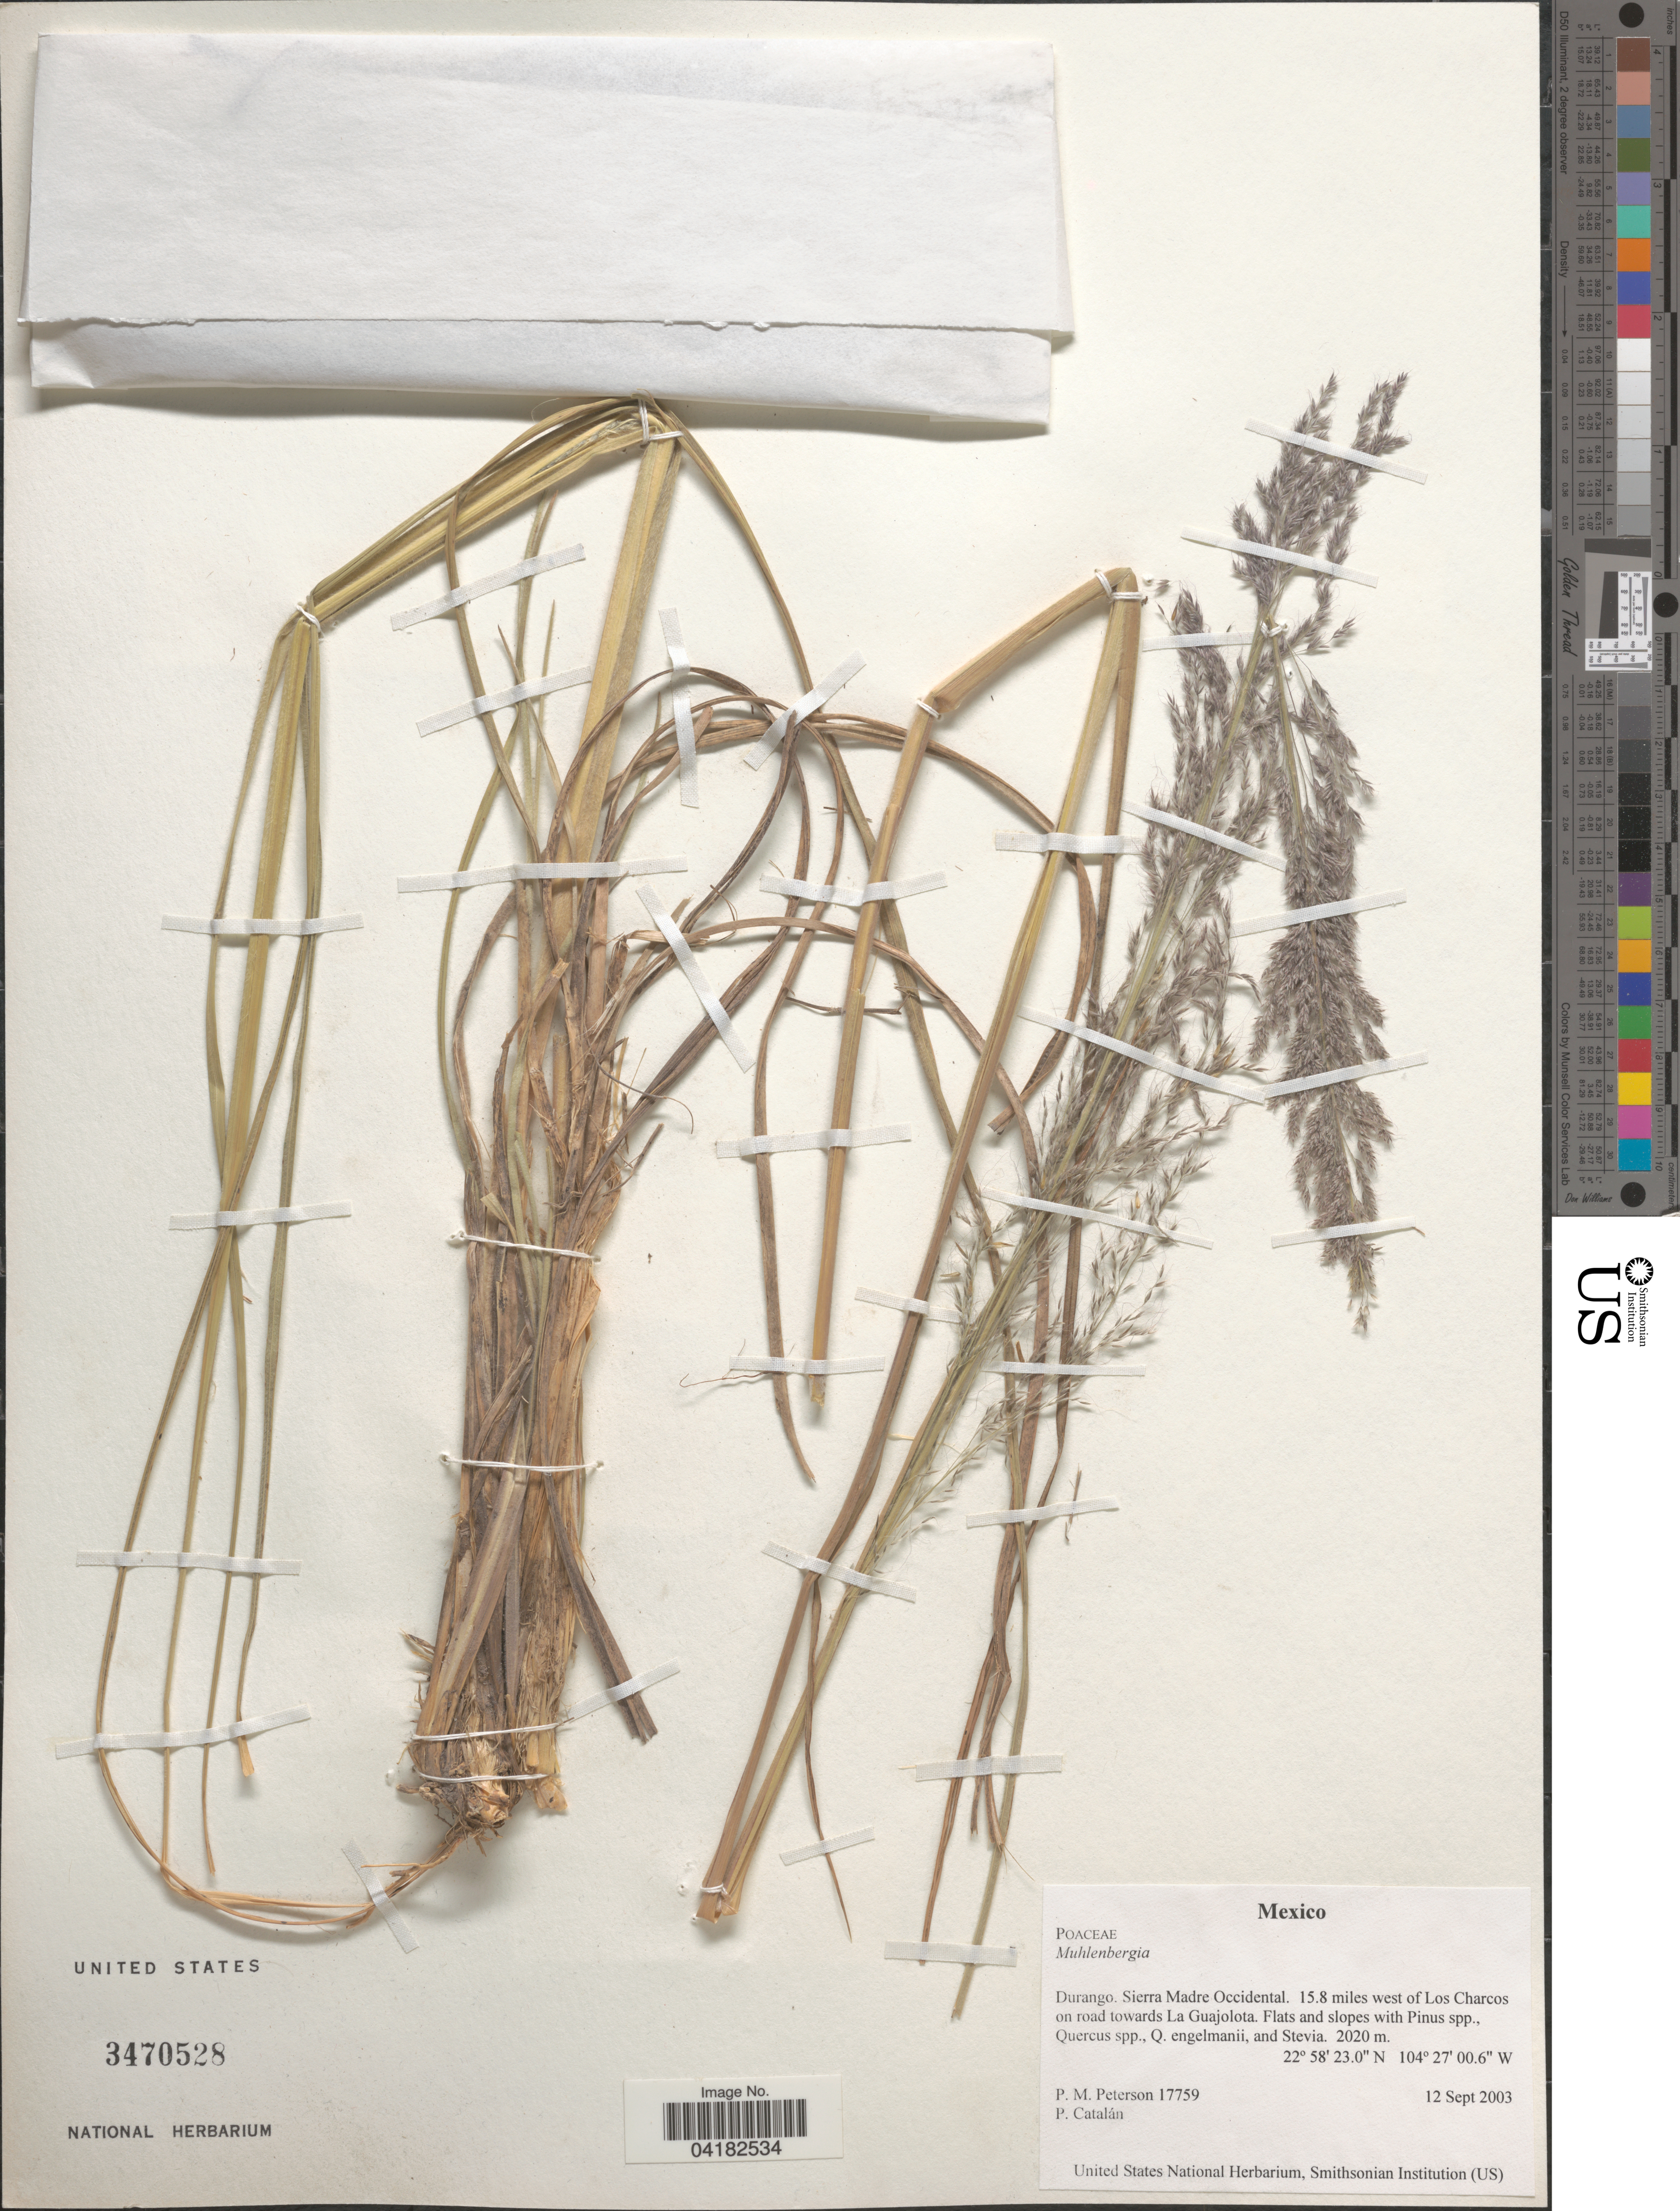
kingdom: Plantae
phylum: Tracheophyta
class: Liliopsida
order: Poales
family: Poaceae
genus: Muhlenbergia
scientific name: Muhlenbergia sp.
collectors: P. M. Peterson & P. Catalán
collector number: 17759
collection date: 2003-09-12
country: Mexico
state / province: Durango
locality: Sierra Madre Occidental. 15.8 miles west of Los Charcos on road towards La Guajolota.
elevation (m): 2020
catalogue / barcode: US 3470528